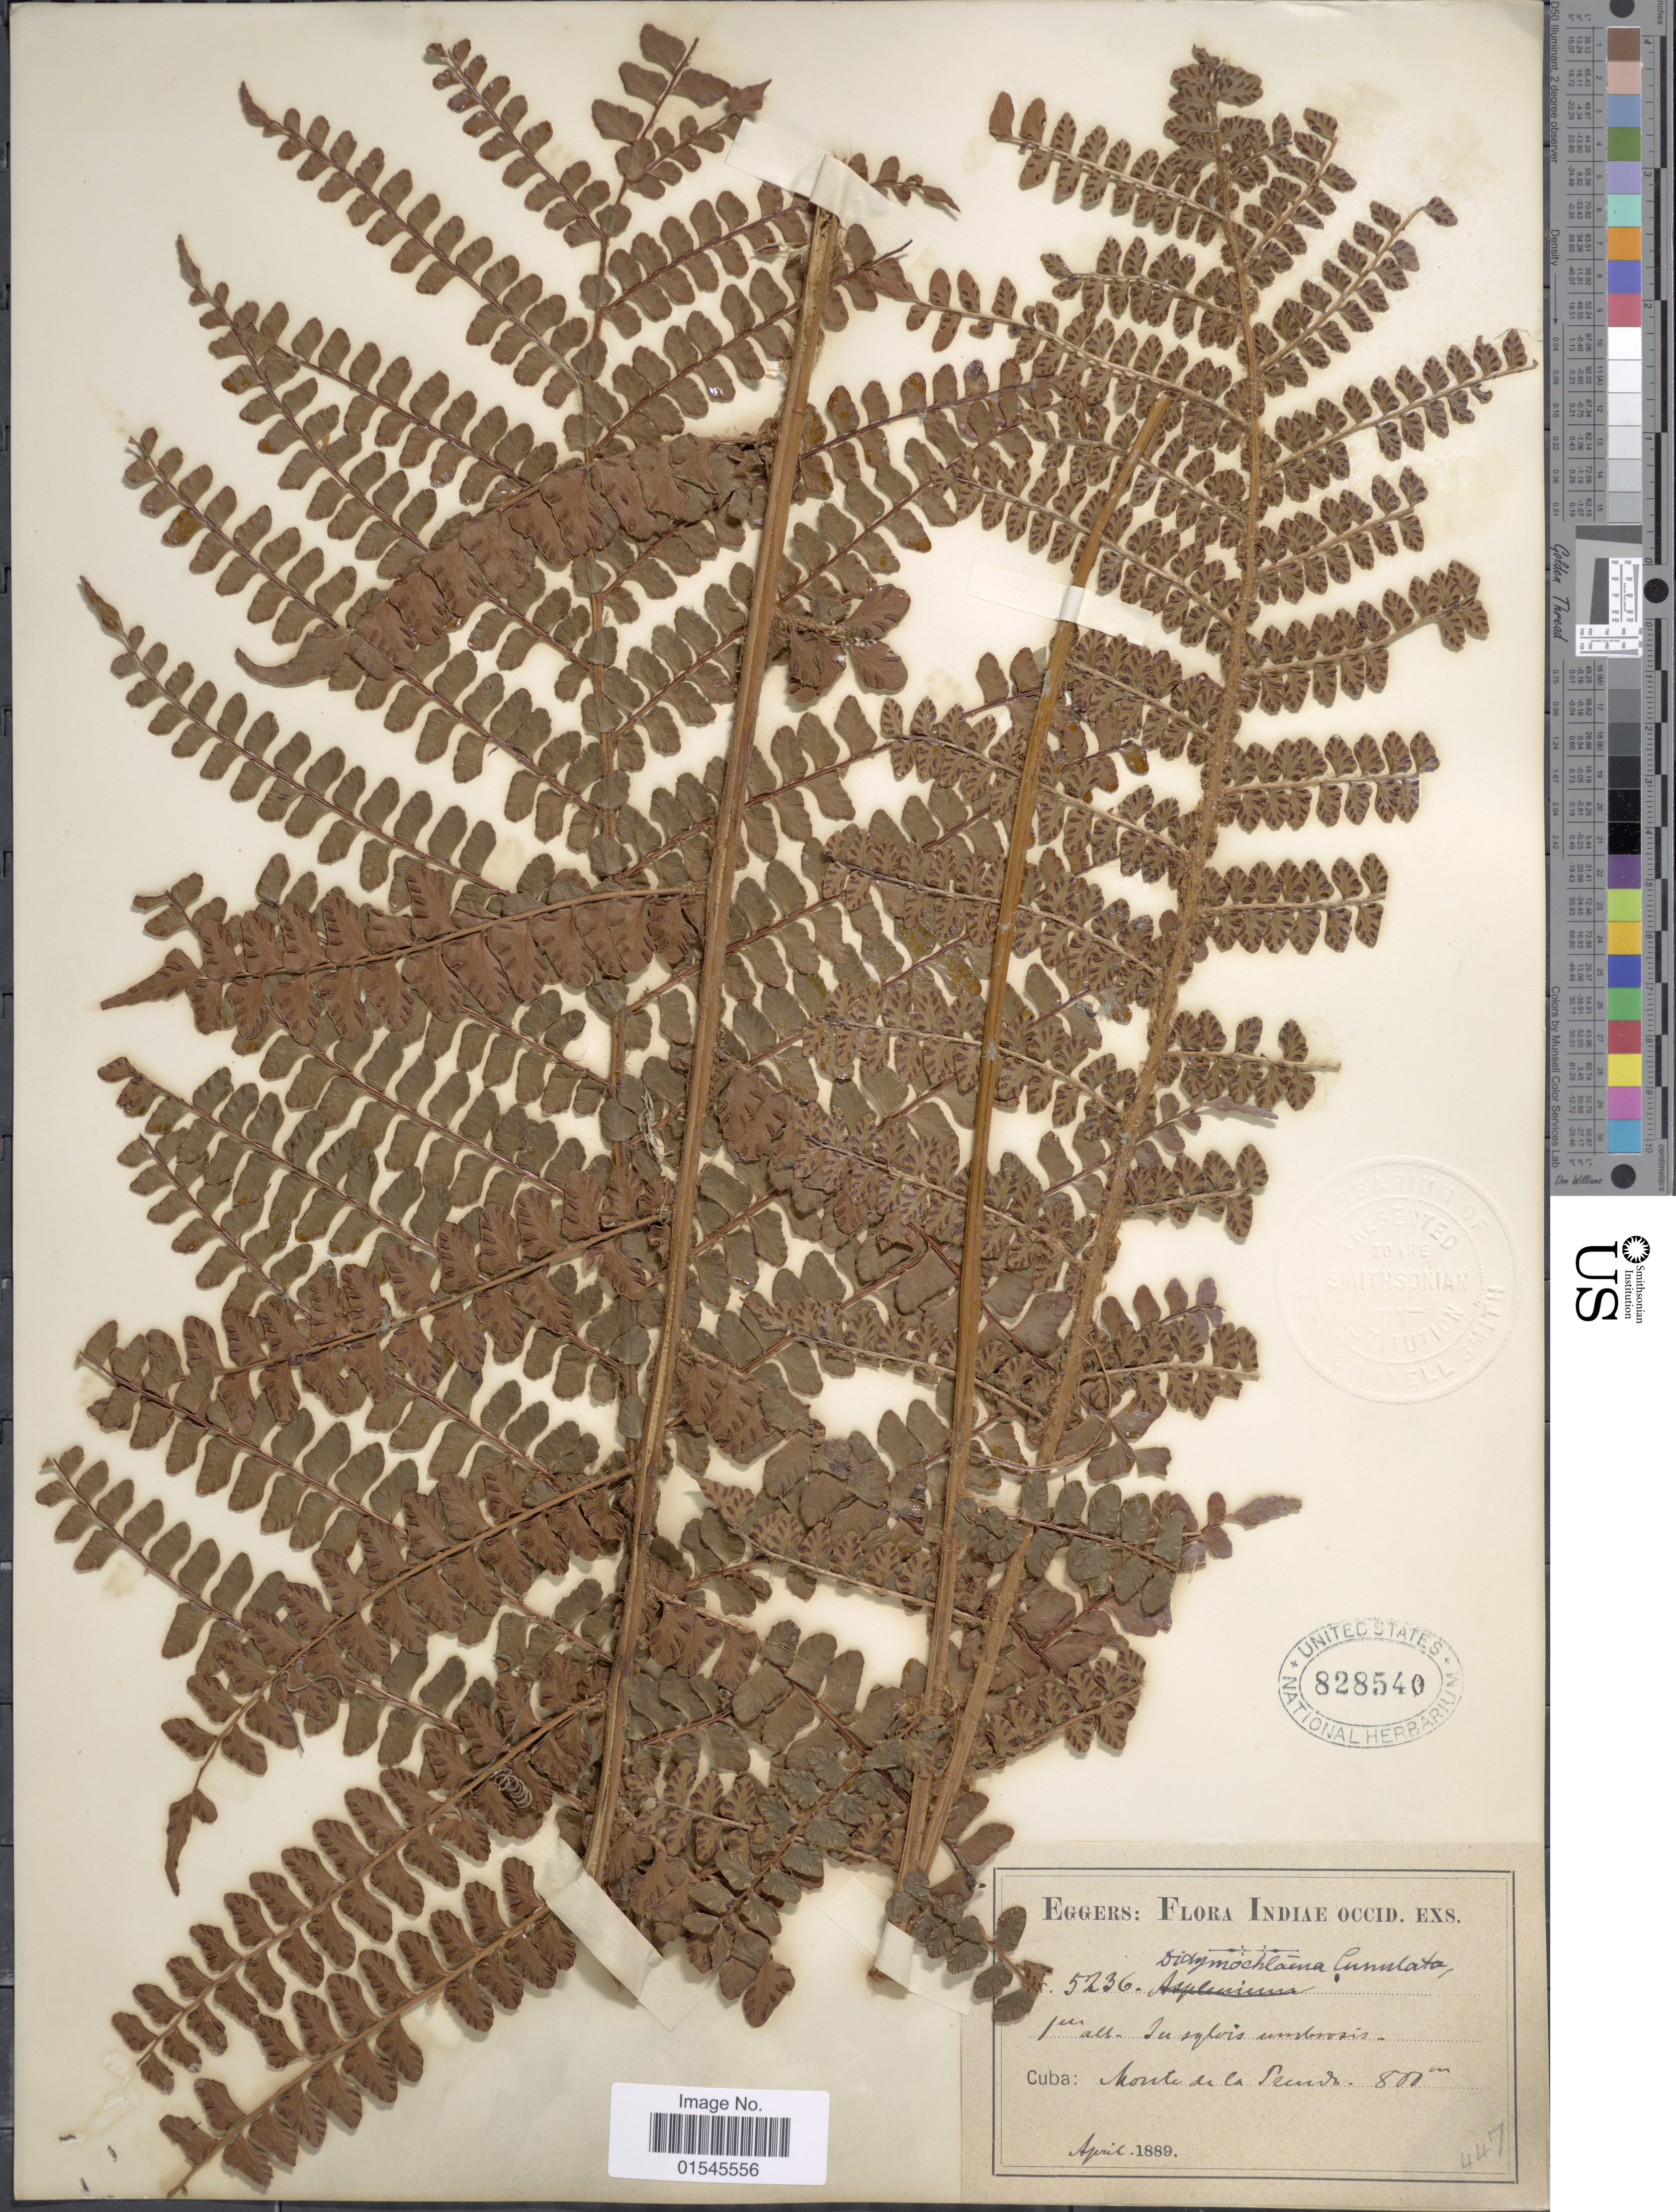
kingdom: Plantae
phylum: Tracheophyta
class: Polypodiopsida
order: Polypodiales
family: Didymochlaenaceae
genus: Didymochlaena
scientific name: Didymochlaena truncatula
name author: (Sw.) J. Sm.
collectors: -. Eggers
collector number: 5236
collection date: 1889-04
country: Cuba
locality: Monte de la Prenda.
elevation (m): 800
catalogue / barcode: US 828540